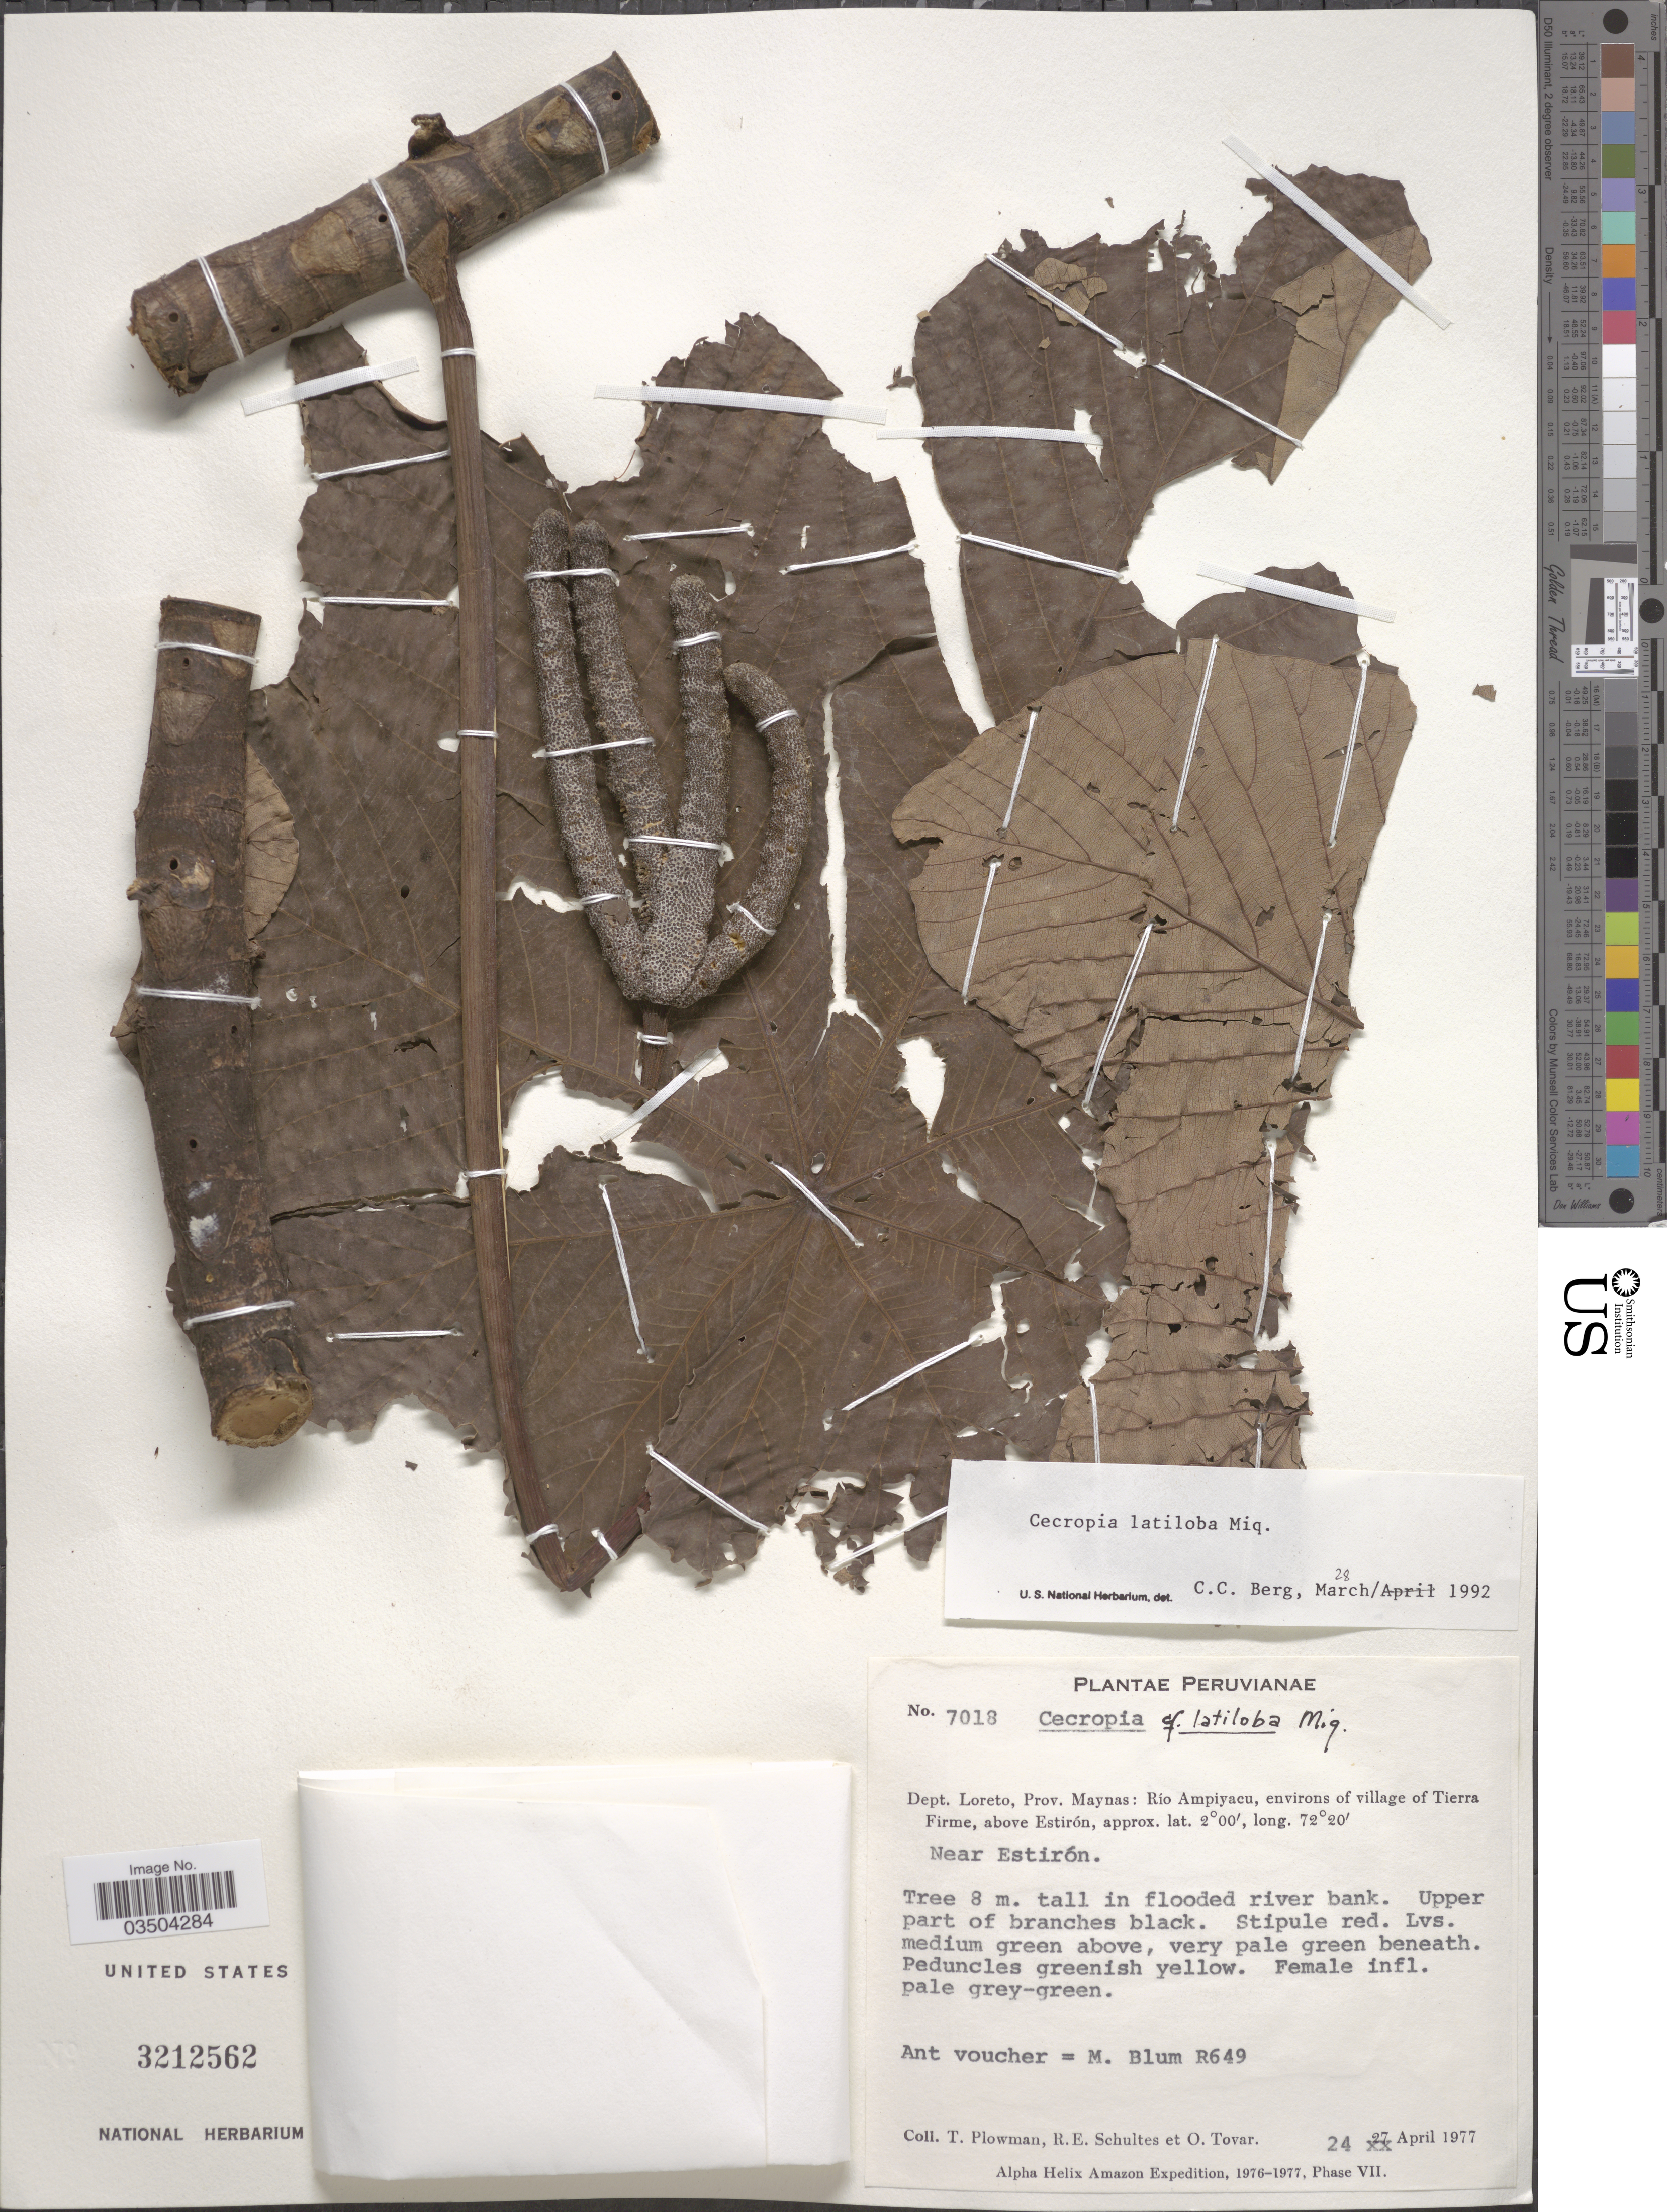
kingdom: Plantae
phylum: Tracheophyta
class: Magnoliopsida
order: Rosales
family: Urticaceae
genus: Cecropia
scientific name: Cecropia latiloba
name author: Miq.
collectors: T. Plowman, R. E. Schultes & Ó. Tovar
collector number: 7018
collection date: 1977-04-24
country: Peru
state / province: Loreto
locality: Dept. Loreto, Prov. Maynas: Río Ampiyacu, environs of village of Tierra Firme, above Estirón. Near Estiró.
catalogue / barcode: US 3212562